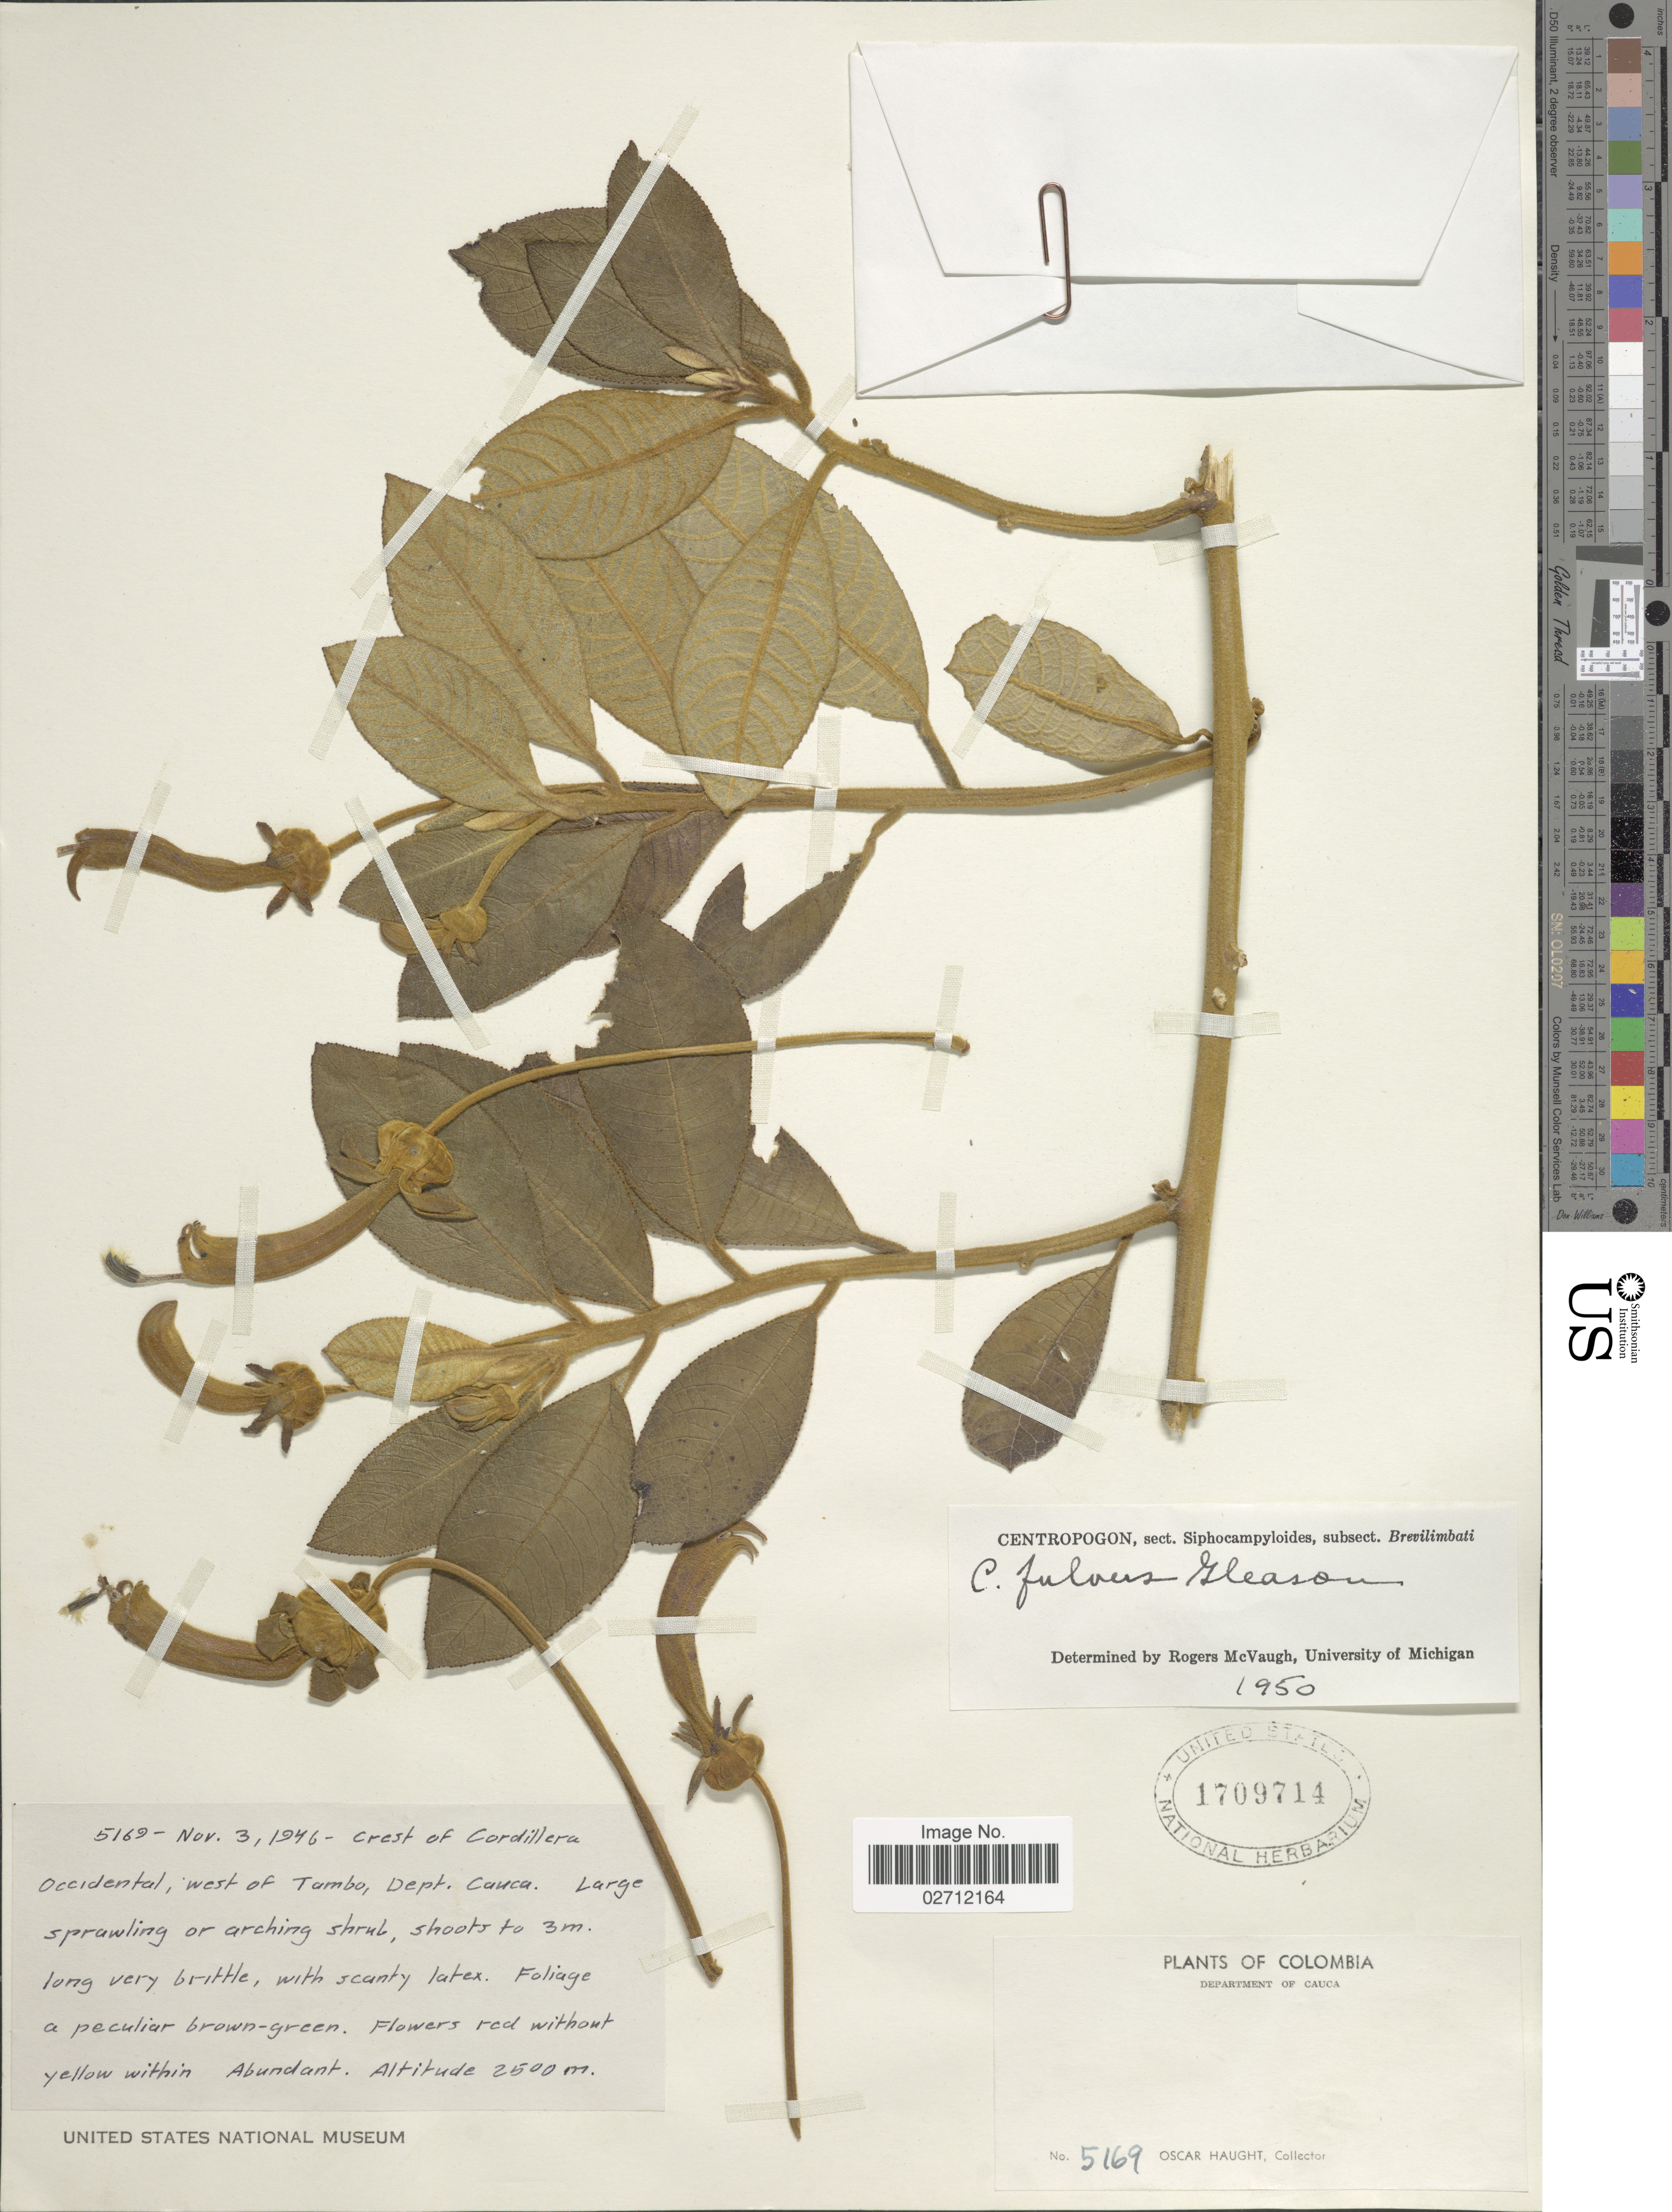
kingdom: Plantae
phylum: Tracheophyta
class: Magnoliopsida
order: Asterales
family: Campanulaceae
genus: Centropogon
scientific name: Centropogon fulvus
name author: Gleason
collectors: O. L. Haught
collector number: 5169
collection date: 1946-11-03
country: Colombia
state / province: Cauca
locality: Crest of Cordillera Occidental, west of Tambo.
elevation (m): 2500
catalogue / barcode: US 1709714